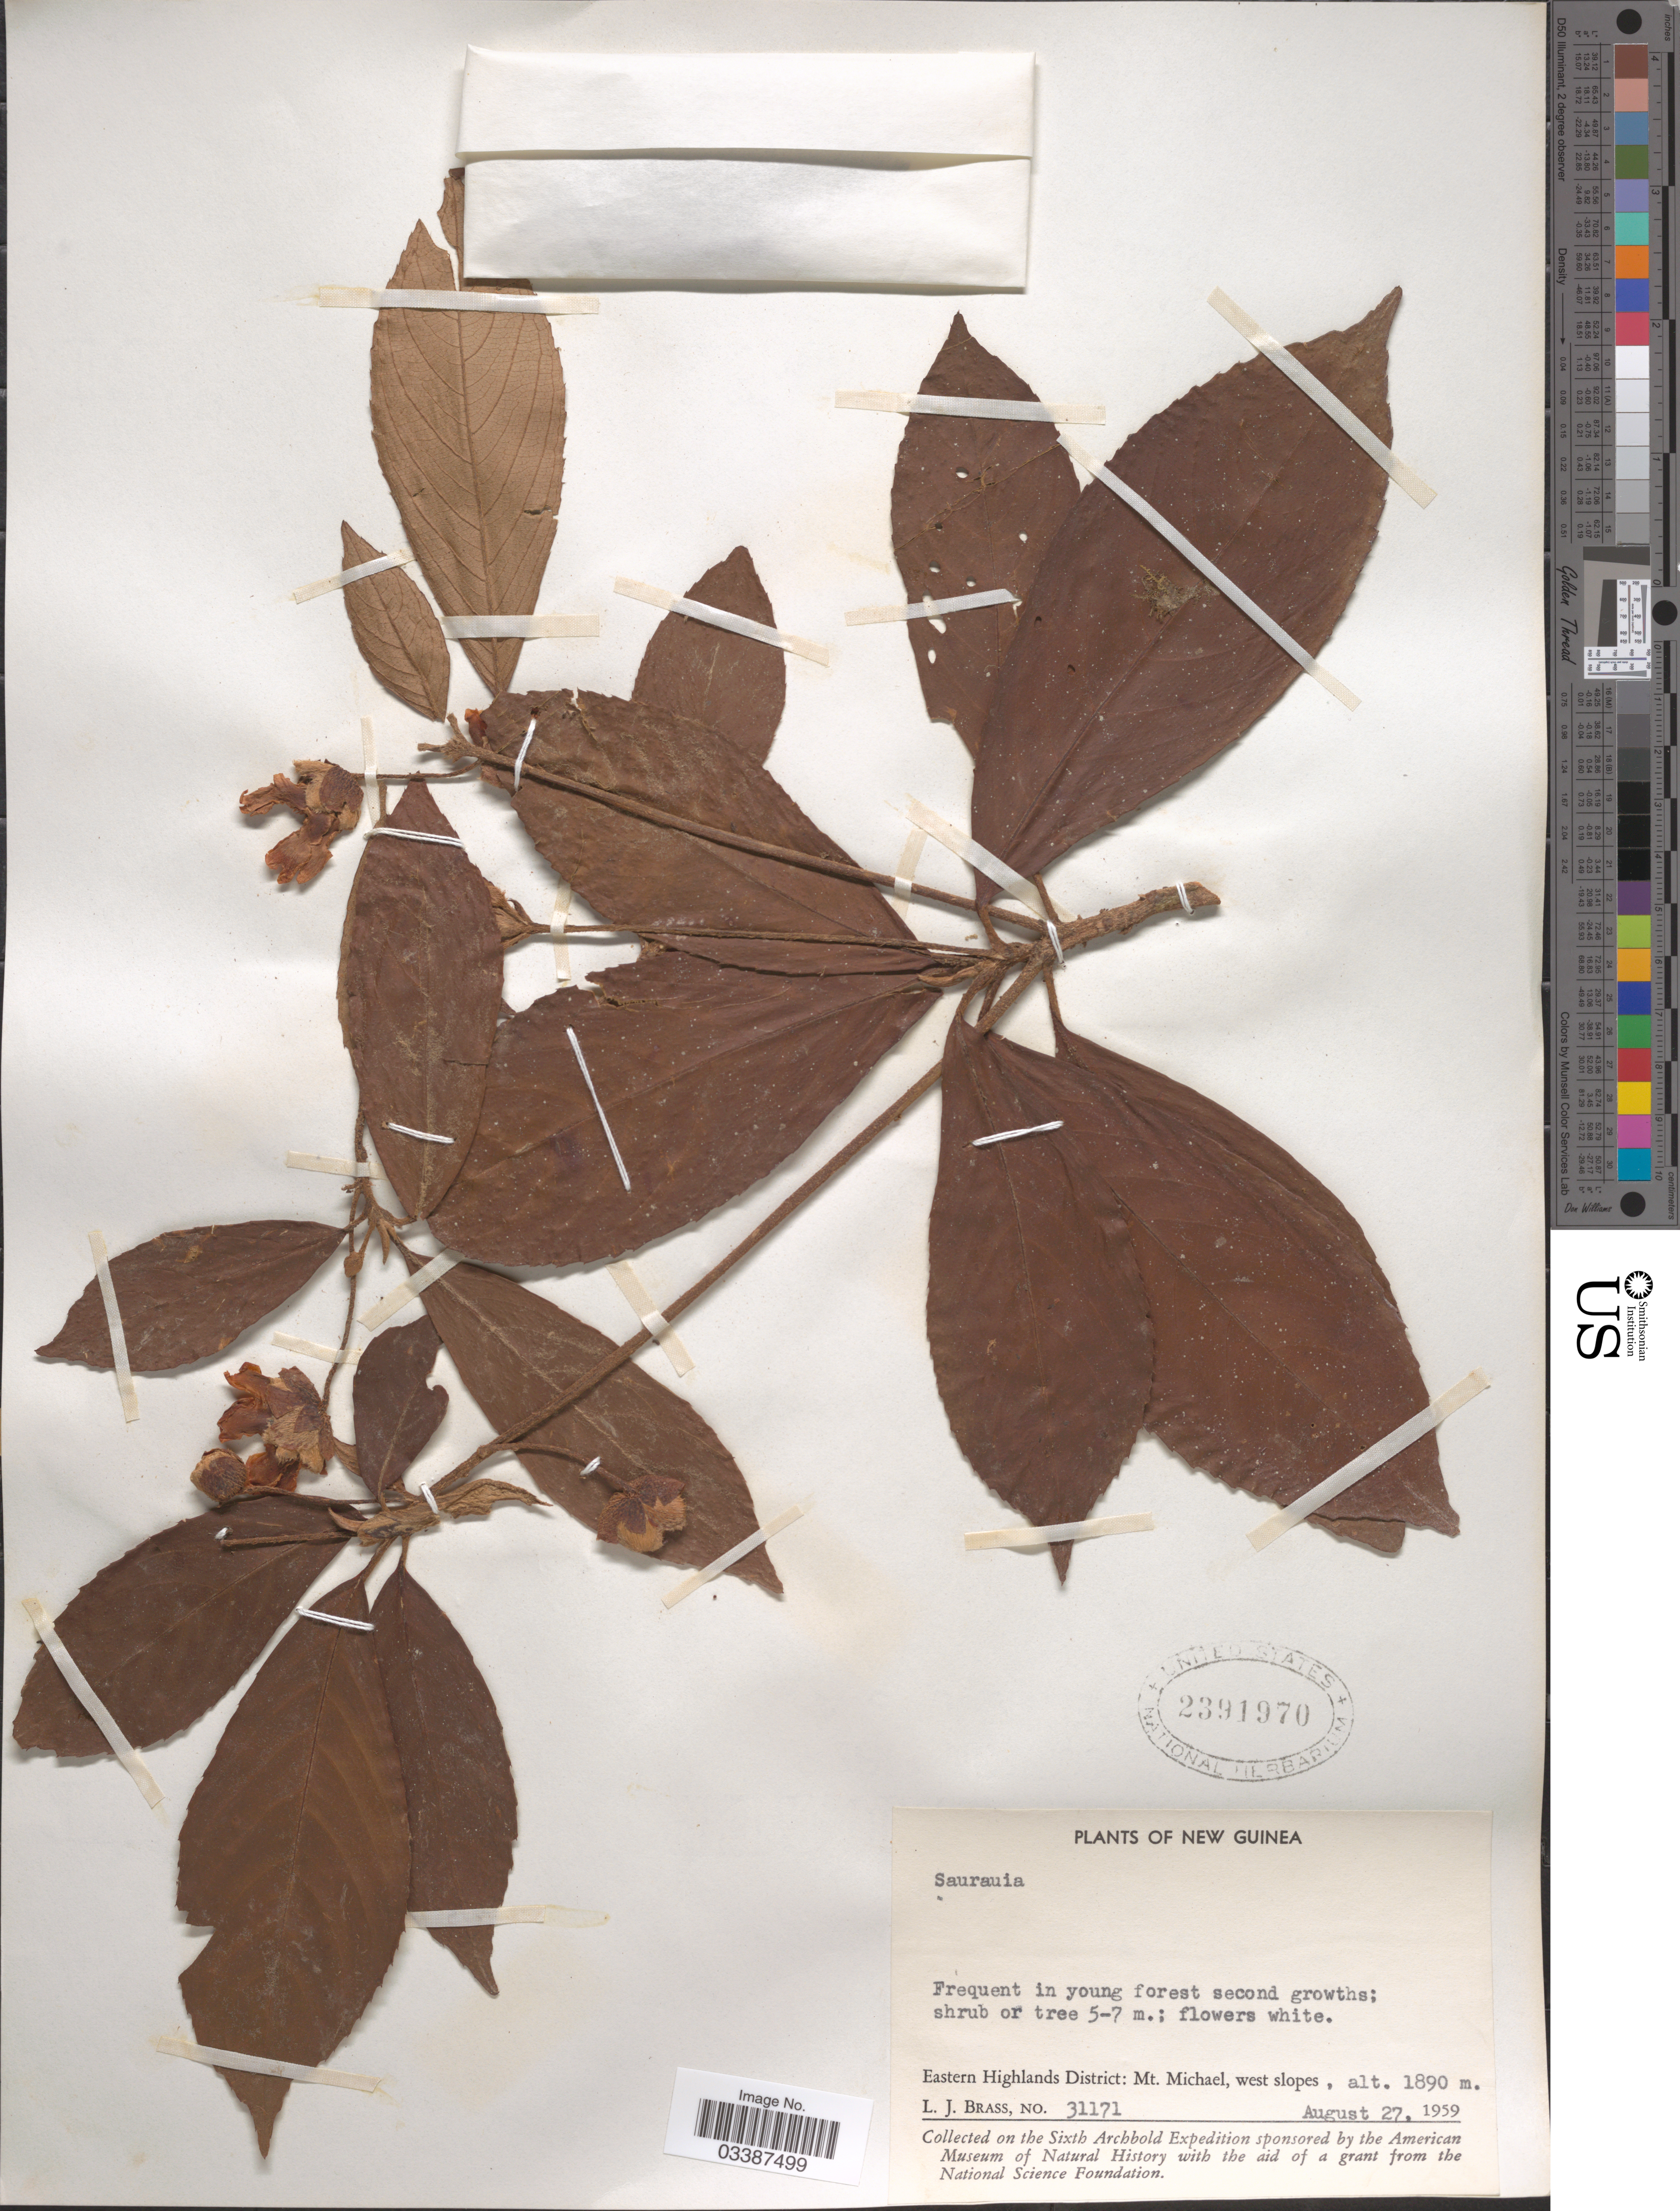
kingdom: Plantae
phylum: Tracheophyta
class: Magnoliopsida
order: Ericales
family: Actinidiaceae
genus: Saurauia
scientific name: Saurauia sp.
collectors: L. J. Brass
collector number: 31171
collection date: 1959-08-27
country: Papua New Guinea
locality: New Guinea. Eastern Highlands District: Mt. Michael, west slopes.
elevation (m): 1890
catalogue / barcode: US 2391970